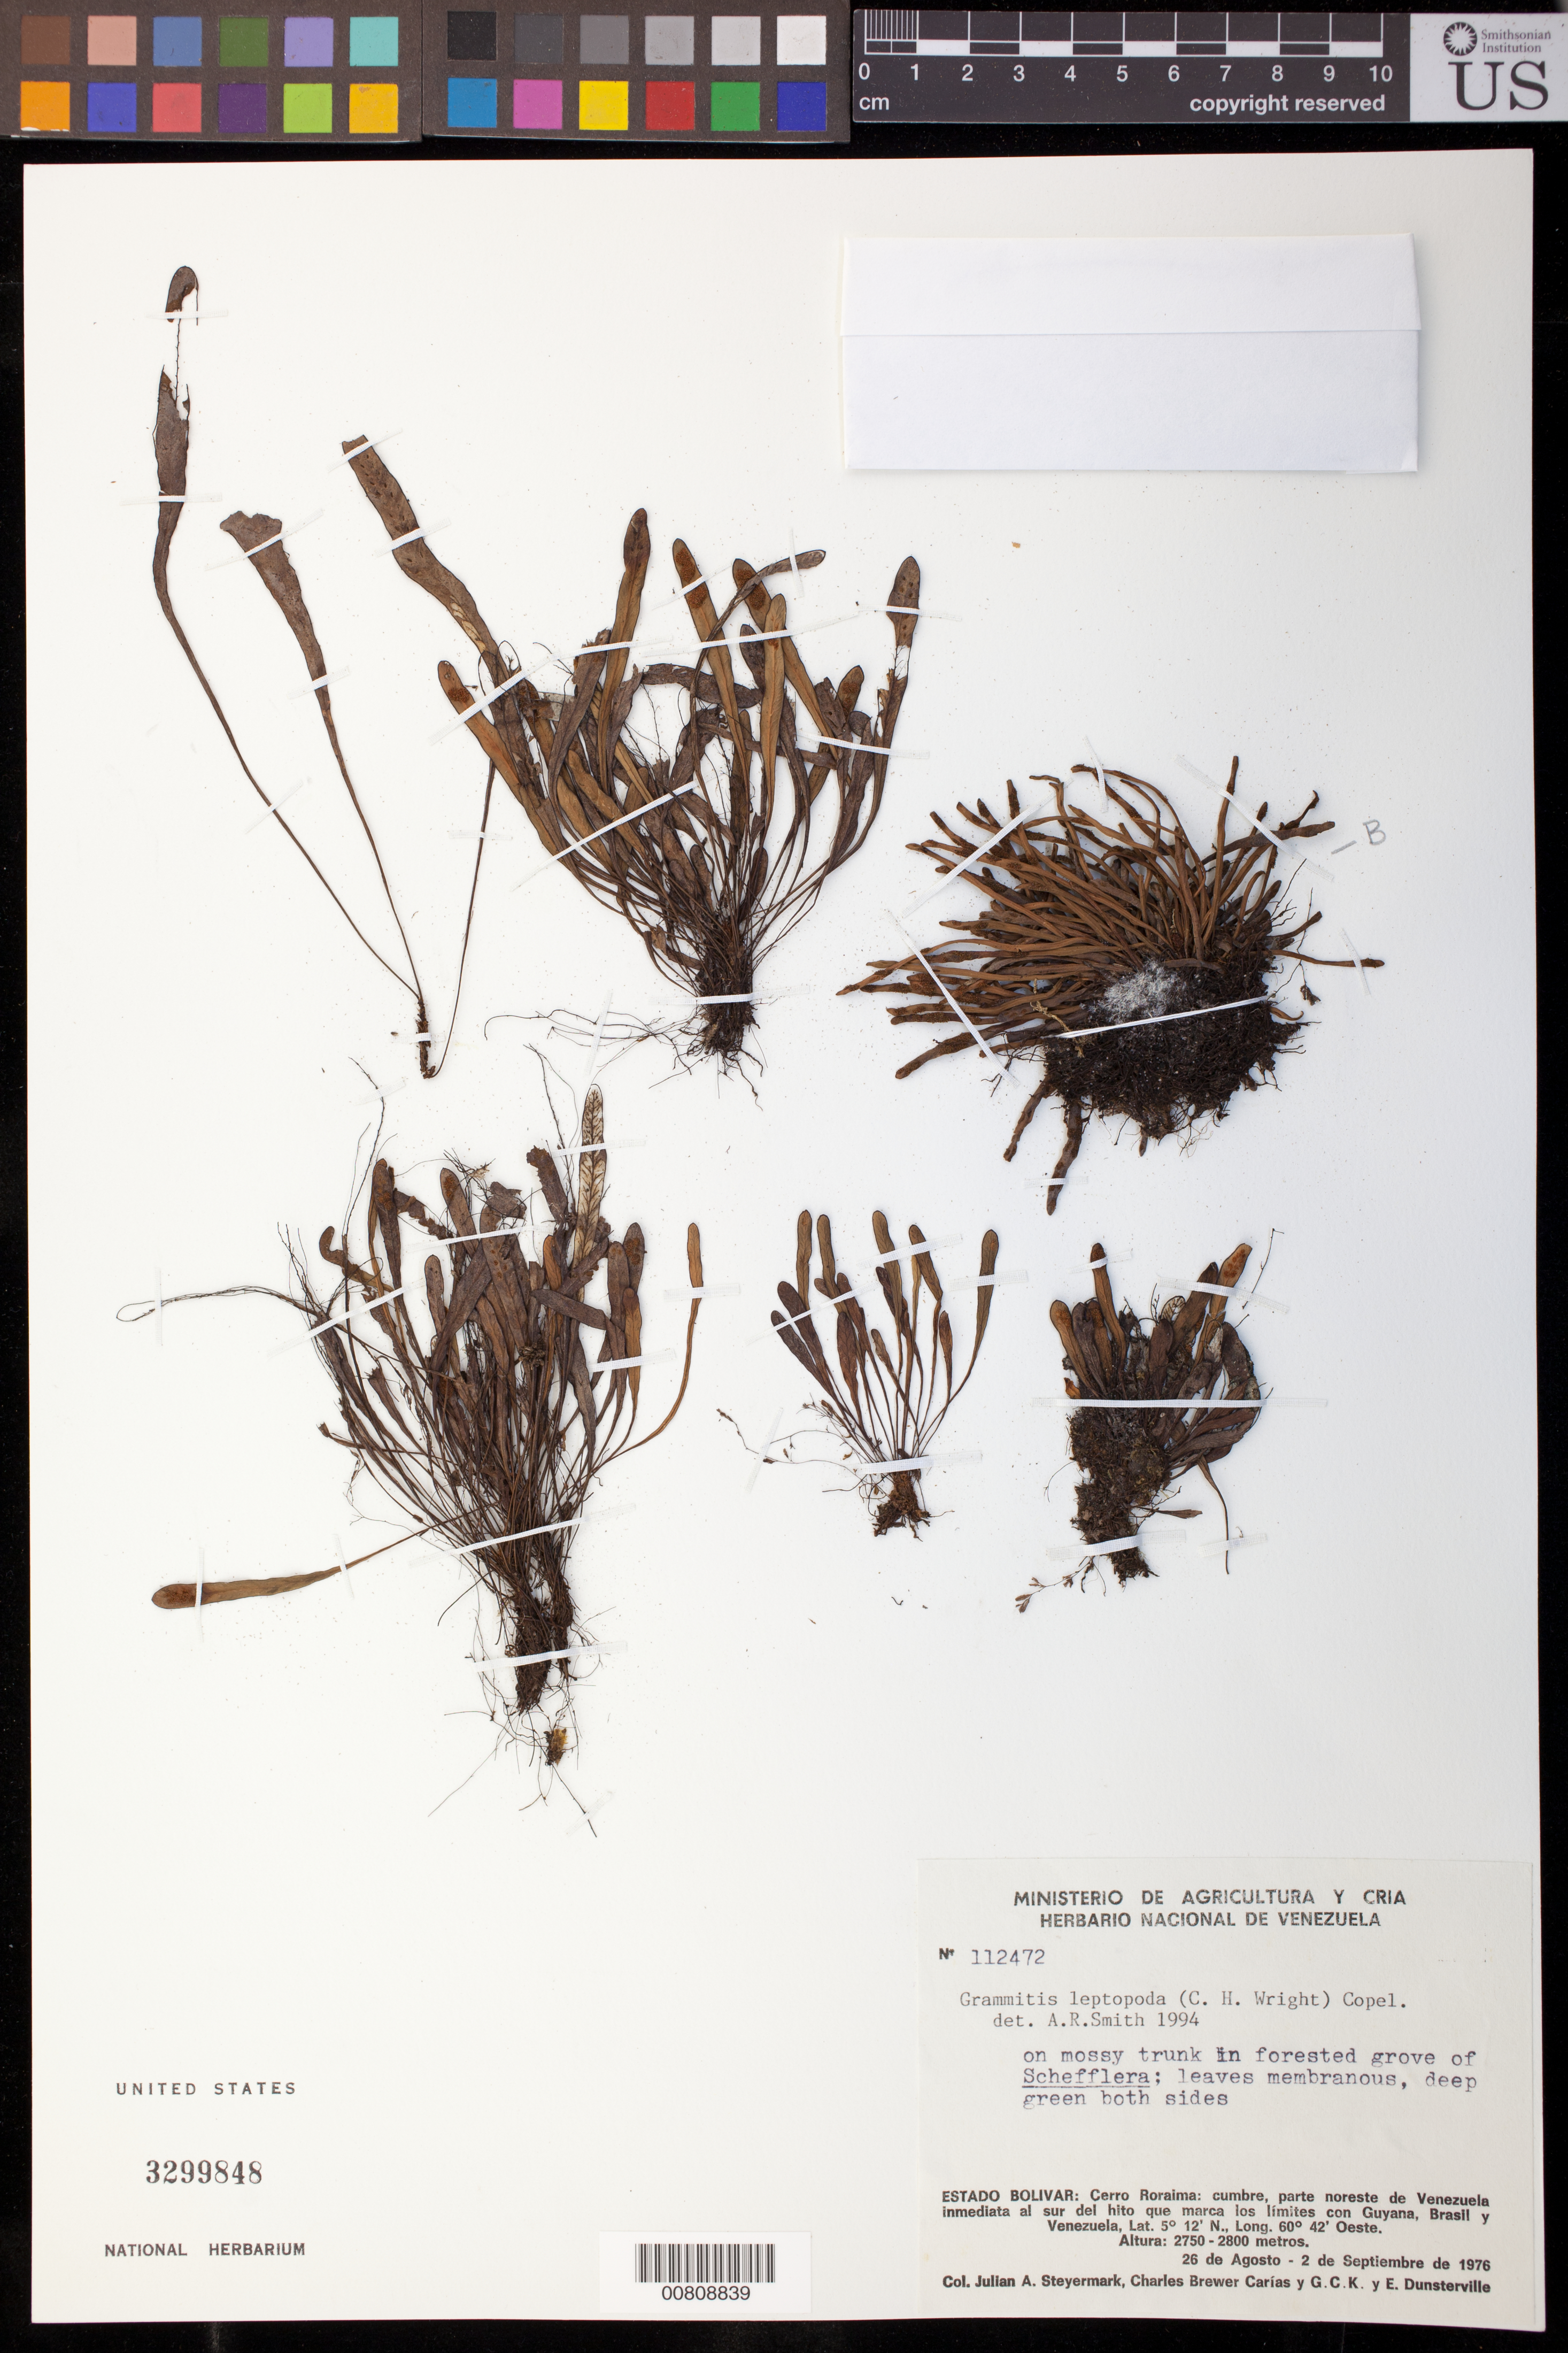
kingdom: Plantae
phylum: Tracheophyta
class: Polypodiopsida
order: Polypodiales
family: Polypodiaceae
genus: Grammitis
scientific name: Grammitis leptopoda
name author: (C.H. Wright) Copel.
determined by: Smith, Alan R., (UC)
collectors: J. Steyermark, C. Brewer-Carias, G. C. K. Dunsterville & E. Dunsterville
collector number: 112472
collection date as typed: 26-Aug-76 to 2-Sep-76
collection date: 1976-08-26/1976-09-02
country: Venezuela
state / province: Bolívar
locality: Cerro Roraima, parte noreste de Venezuela inmediata al sur del hito que marca los límites con Guyana, Brasil y Venezuela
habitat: Forested grove of Schefflera; on mossy trunk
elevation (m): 2750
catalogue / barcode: US 3299848